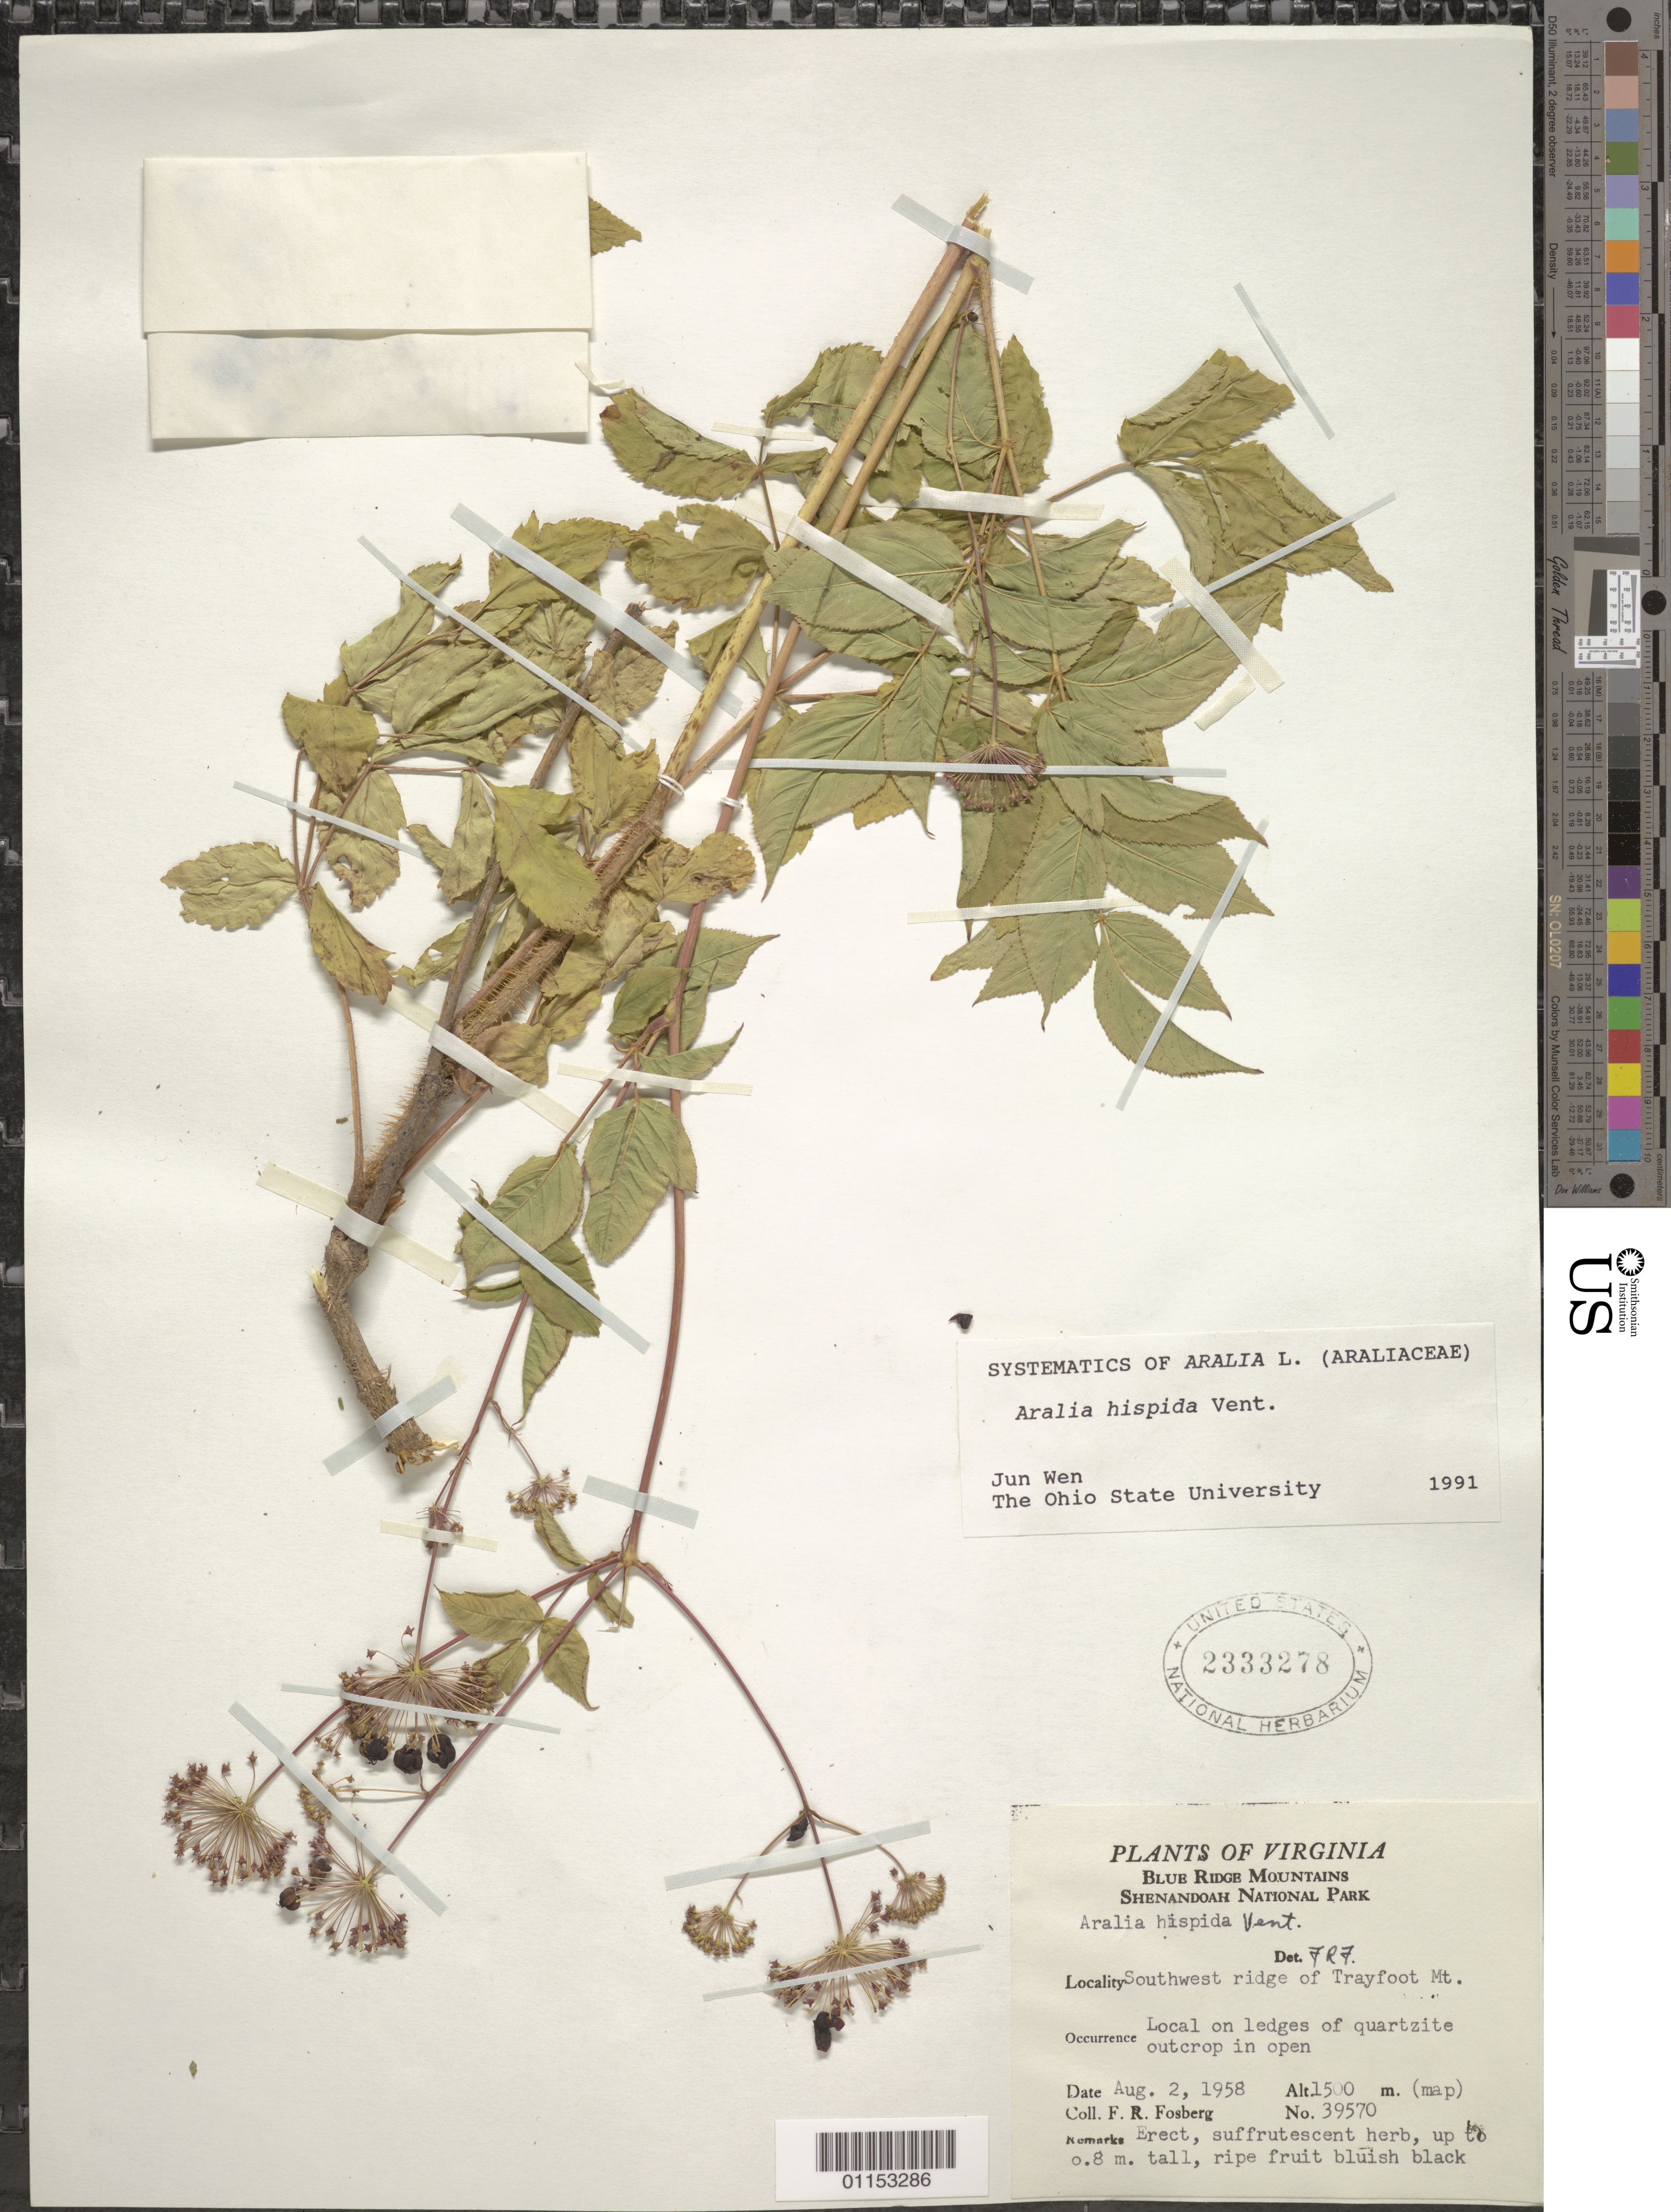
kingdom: Plantae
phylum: Tracheophyta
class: Magnoliopsida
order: Apiales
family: Araliaceae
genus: Aralia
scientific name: Aralia hispida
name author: Vent.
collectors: F. R. Fosberg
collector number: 39570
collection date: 1958-08-02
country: United States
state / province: Virginia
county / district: Shenandoah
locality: SW Ridge of Trayfoot Mt.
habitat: Erect, suffrutescent herb.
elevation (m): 1500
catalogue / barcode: US 2333278